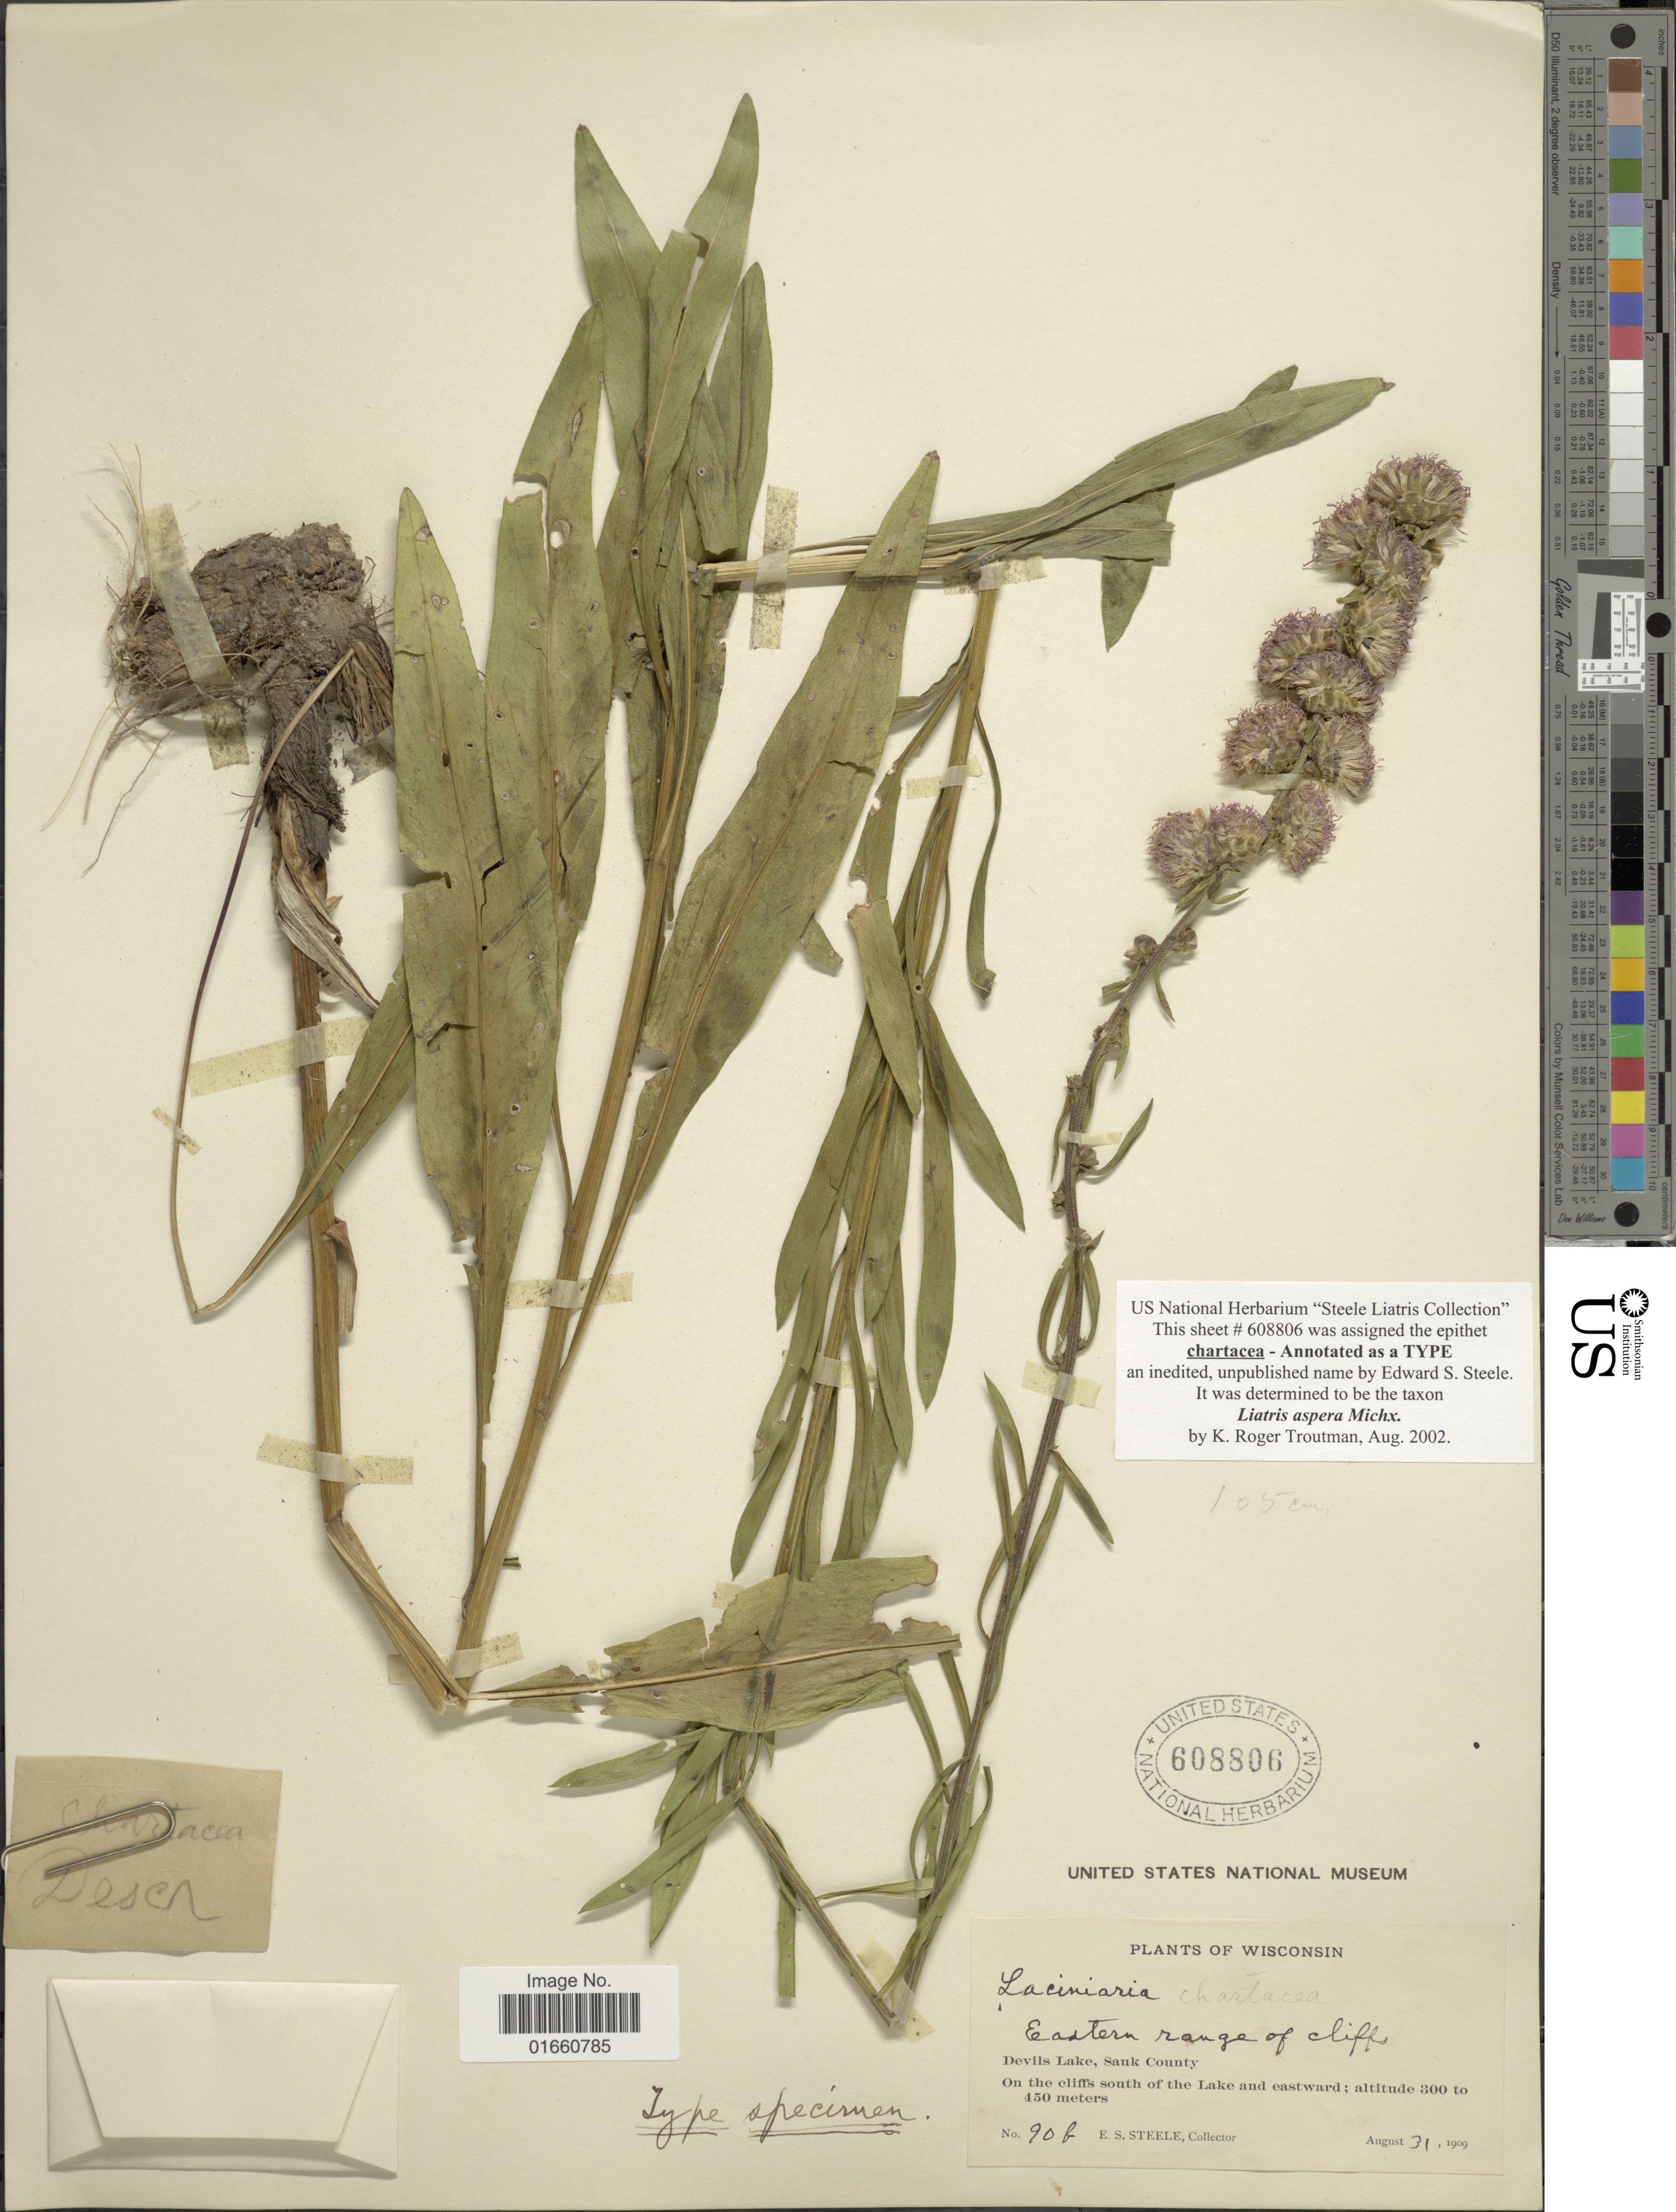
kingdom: Plantae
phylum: Tracheophyta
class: Magnoliopsida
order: Asterales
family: Asteraceae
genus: Liatris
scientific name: Liatris aspera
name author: Michx.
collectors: E. Steele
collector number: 90b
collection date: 1909-08-31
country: United States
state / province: Wisconsin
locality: Eastern range of cliff, Devils Lake, Sauk County, On the cliffs south of the Lake and eastward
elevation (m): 300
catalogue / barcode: US 608806